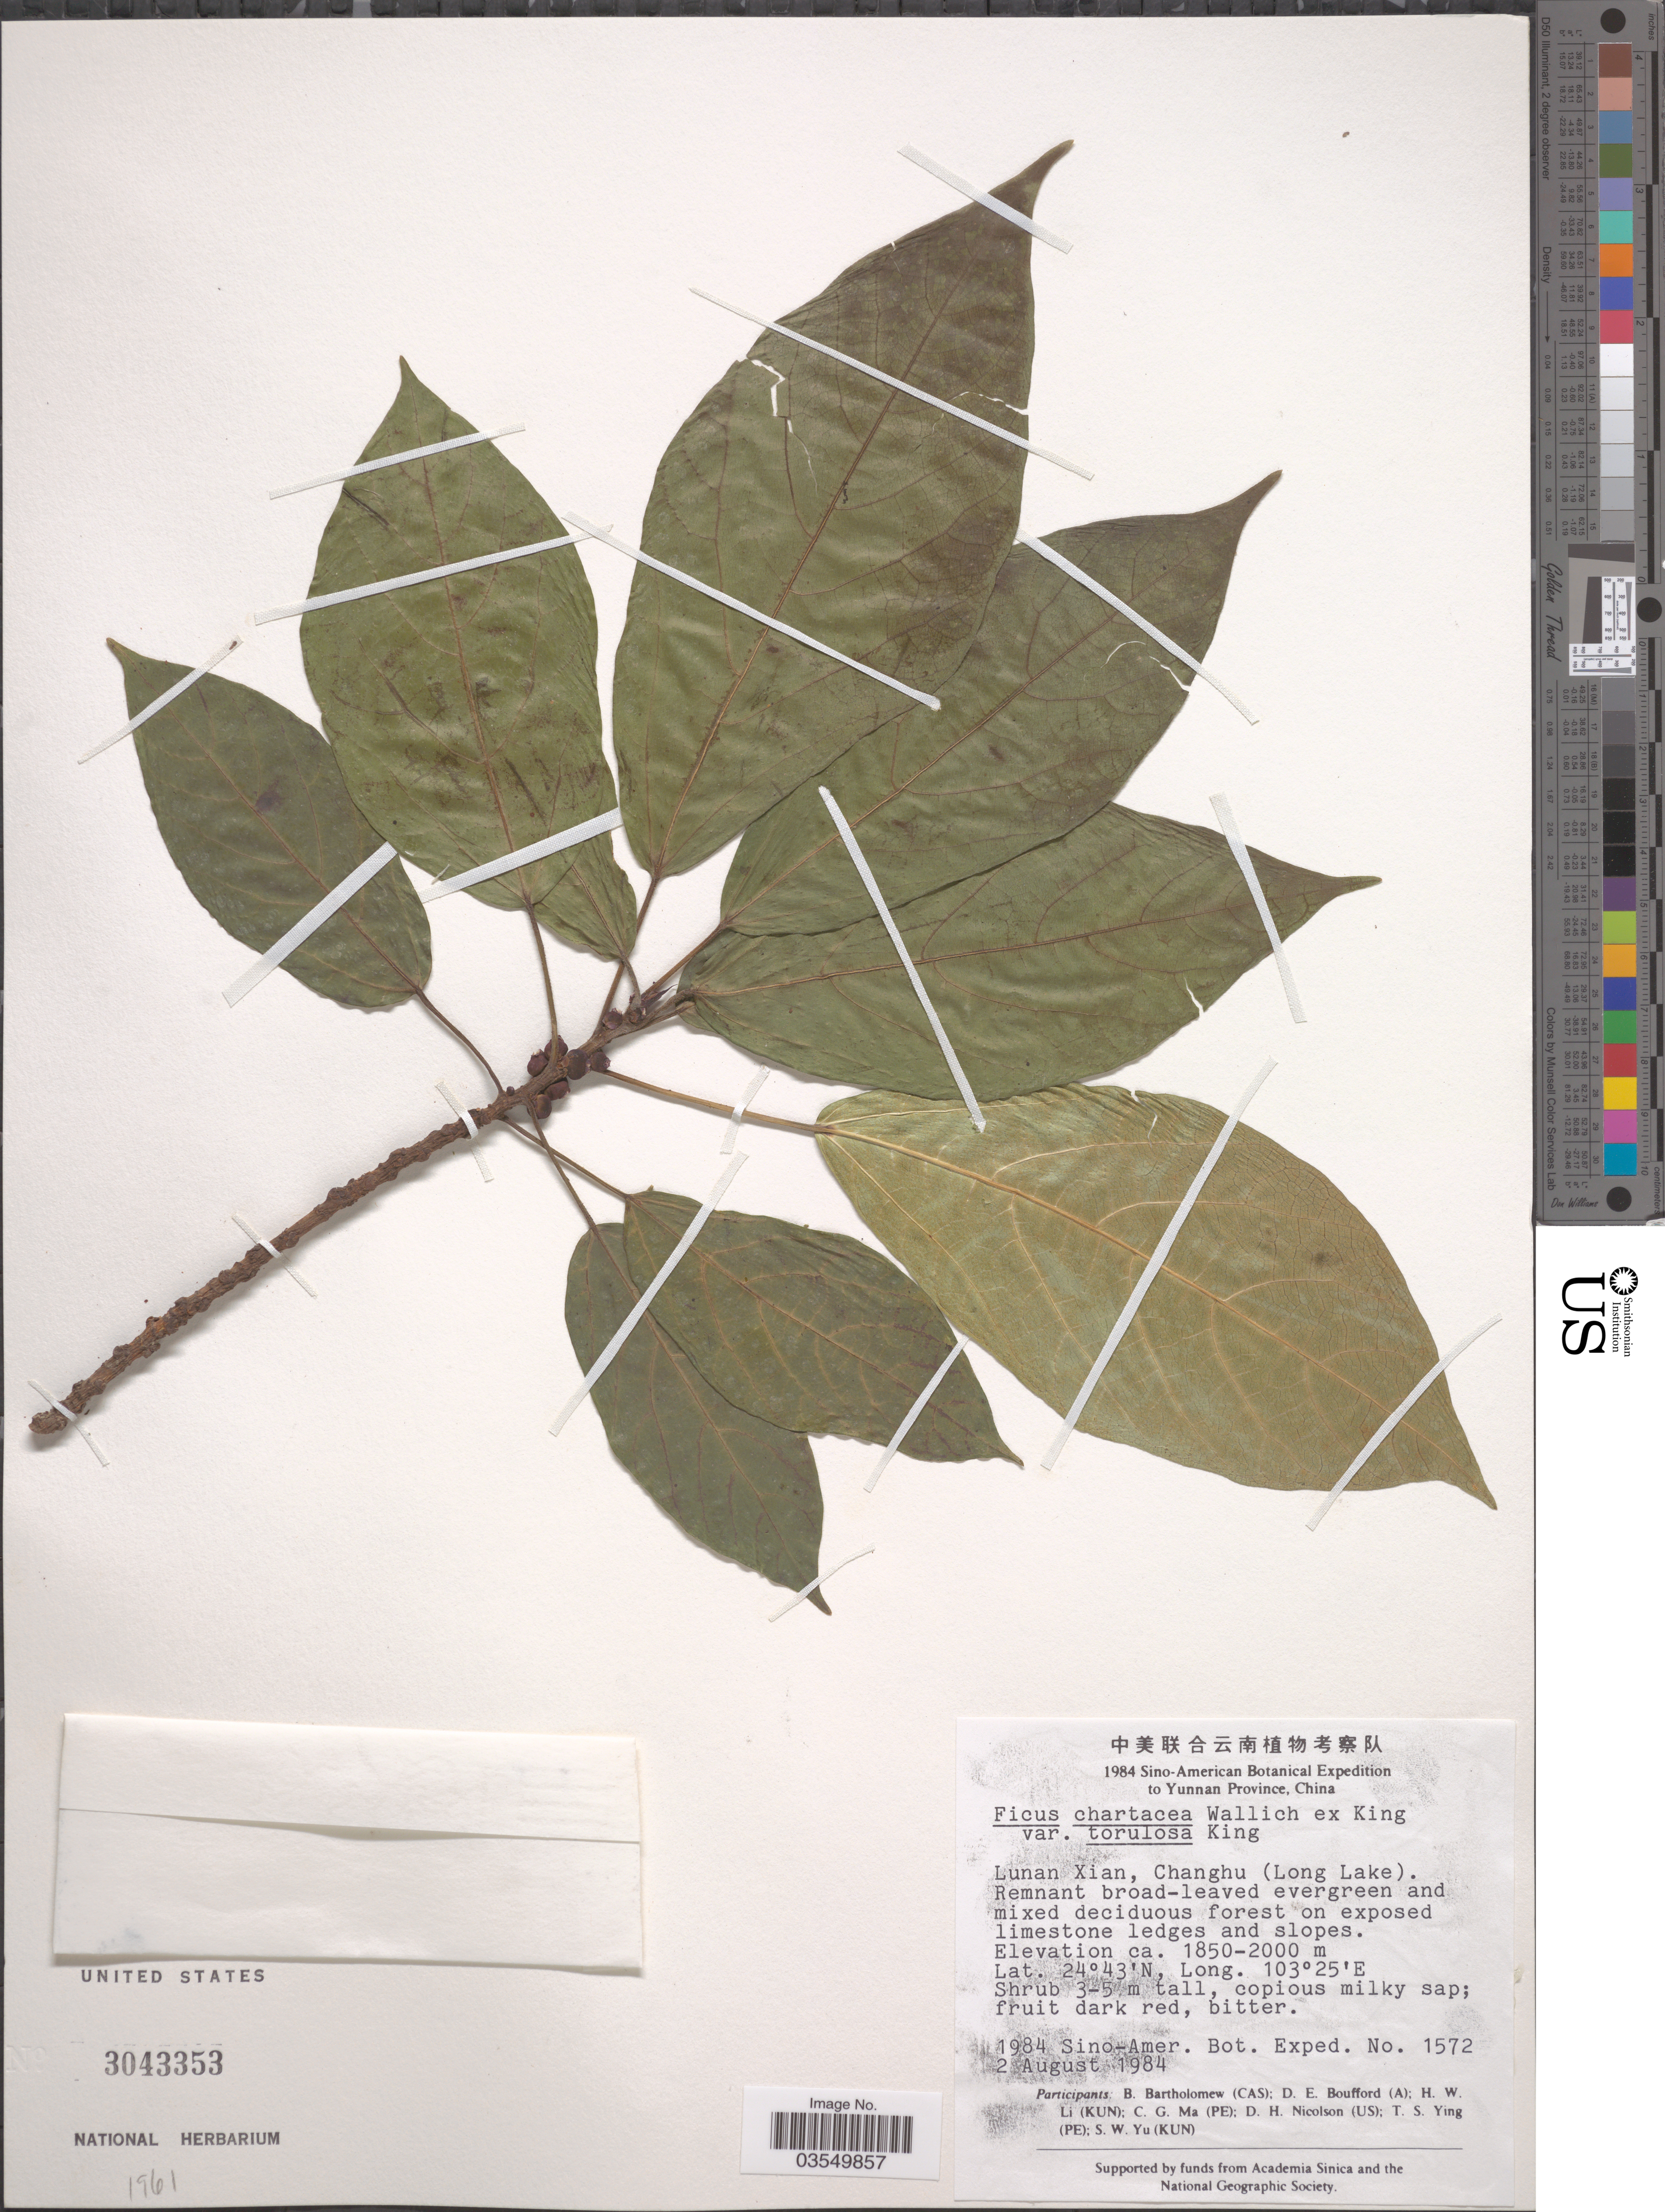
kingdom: Plantae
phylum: Tracheophyta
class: Magnoliopsida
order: Rosales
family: Moraceae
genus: Ficus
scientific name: Ficus chartacea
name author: Wall. ex King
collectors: Sino-Amer. Bot. Exped. 1984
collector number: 1572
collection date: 1984-08-02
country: China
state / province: Yunnan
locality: Lunan Xian, Changhu (Long Lake).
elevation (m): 1850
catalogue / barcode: US 3043353